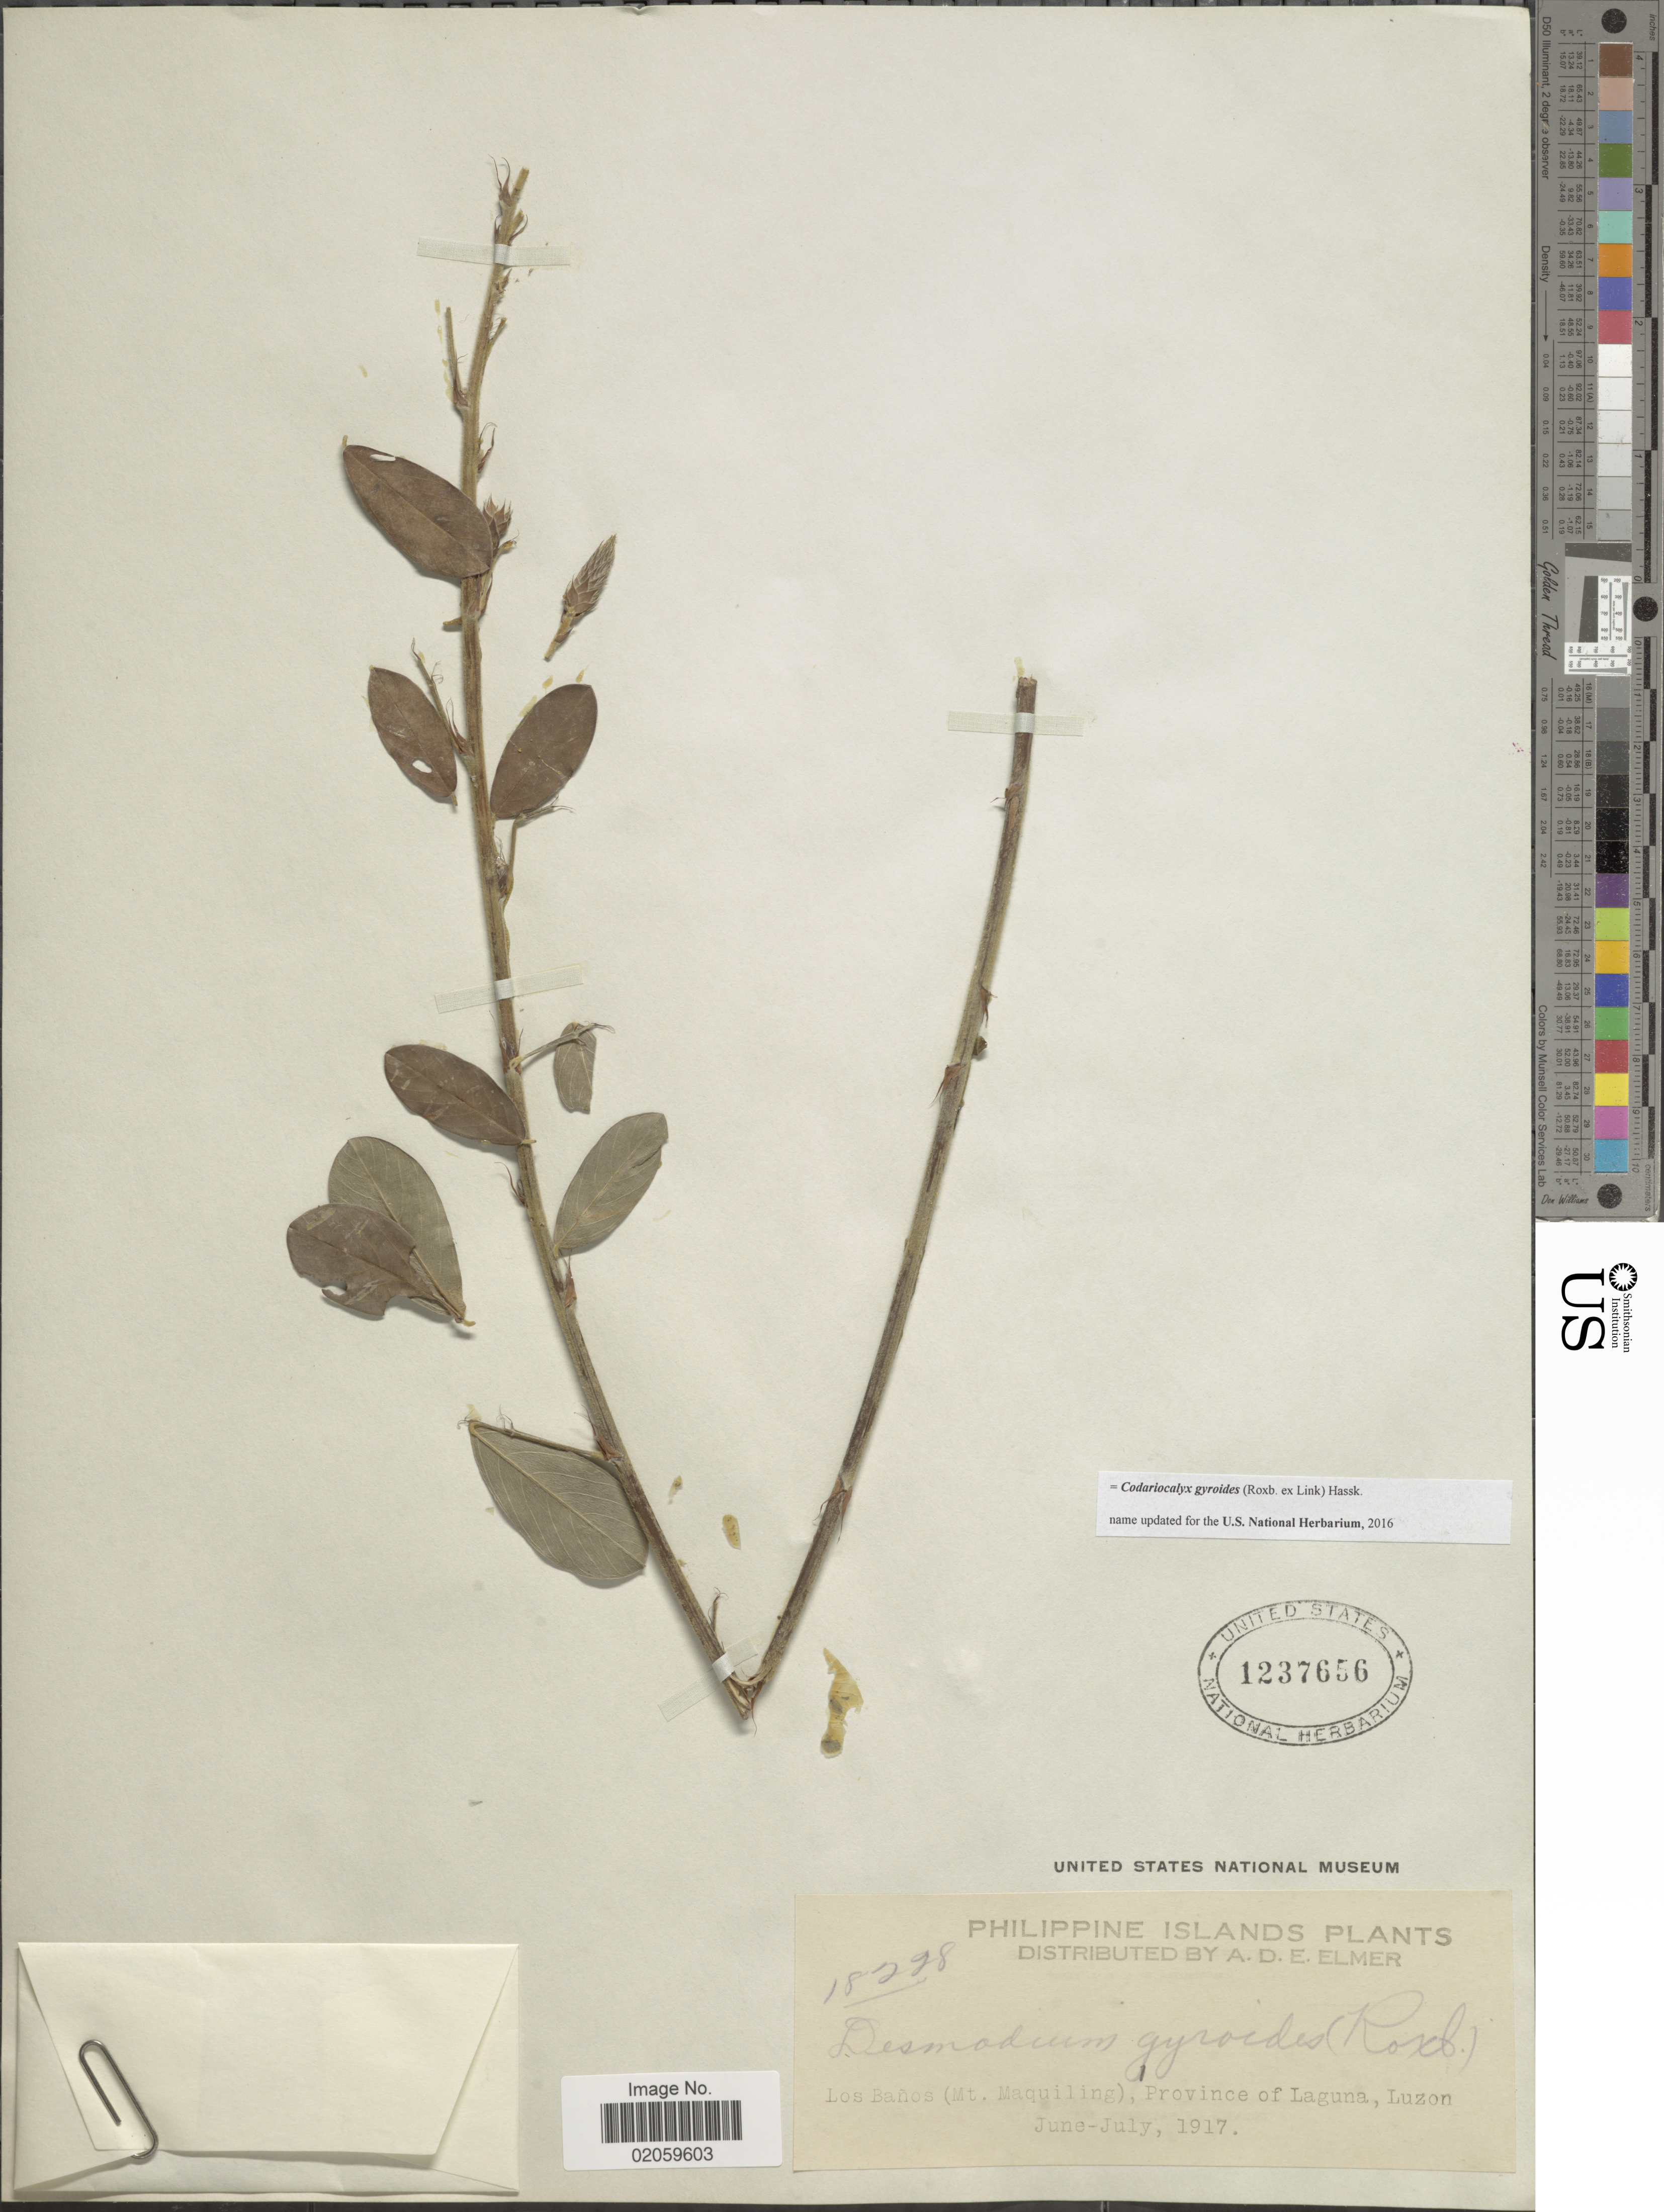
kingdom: Plantae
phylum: Tracheophyta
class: Magnoliopsida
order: Fabales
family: Fabaceae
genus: Codariocalyx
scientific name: Codariocalyx gyroides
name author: (Roxb. & Link) X.Y. Zhu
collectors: A. D. E. Elmer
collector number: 18228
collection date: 1917-06/1917-07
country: Philippines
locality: Los Banos (Mt. Maquiling) Province of Laguna, Luzon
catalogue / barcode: US 1237656